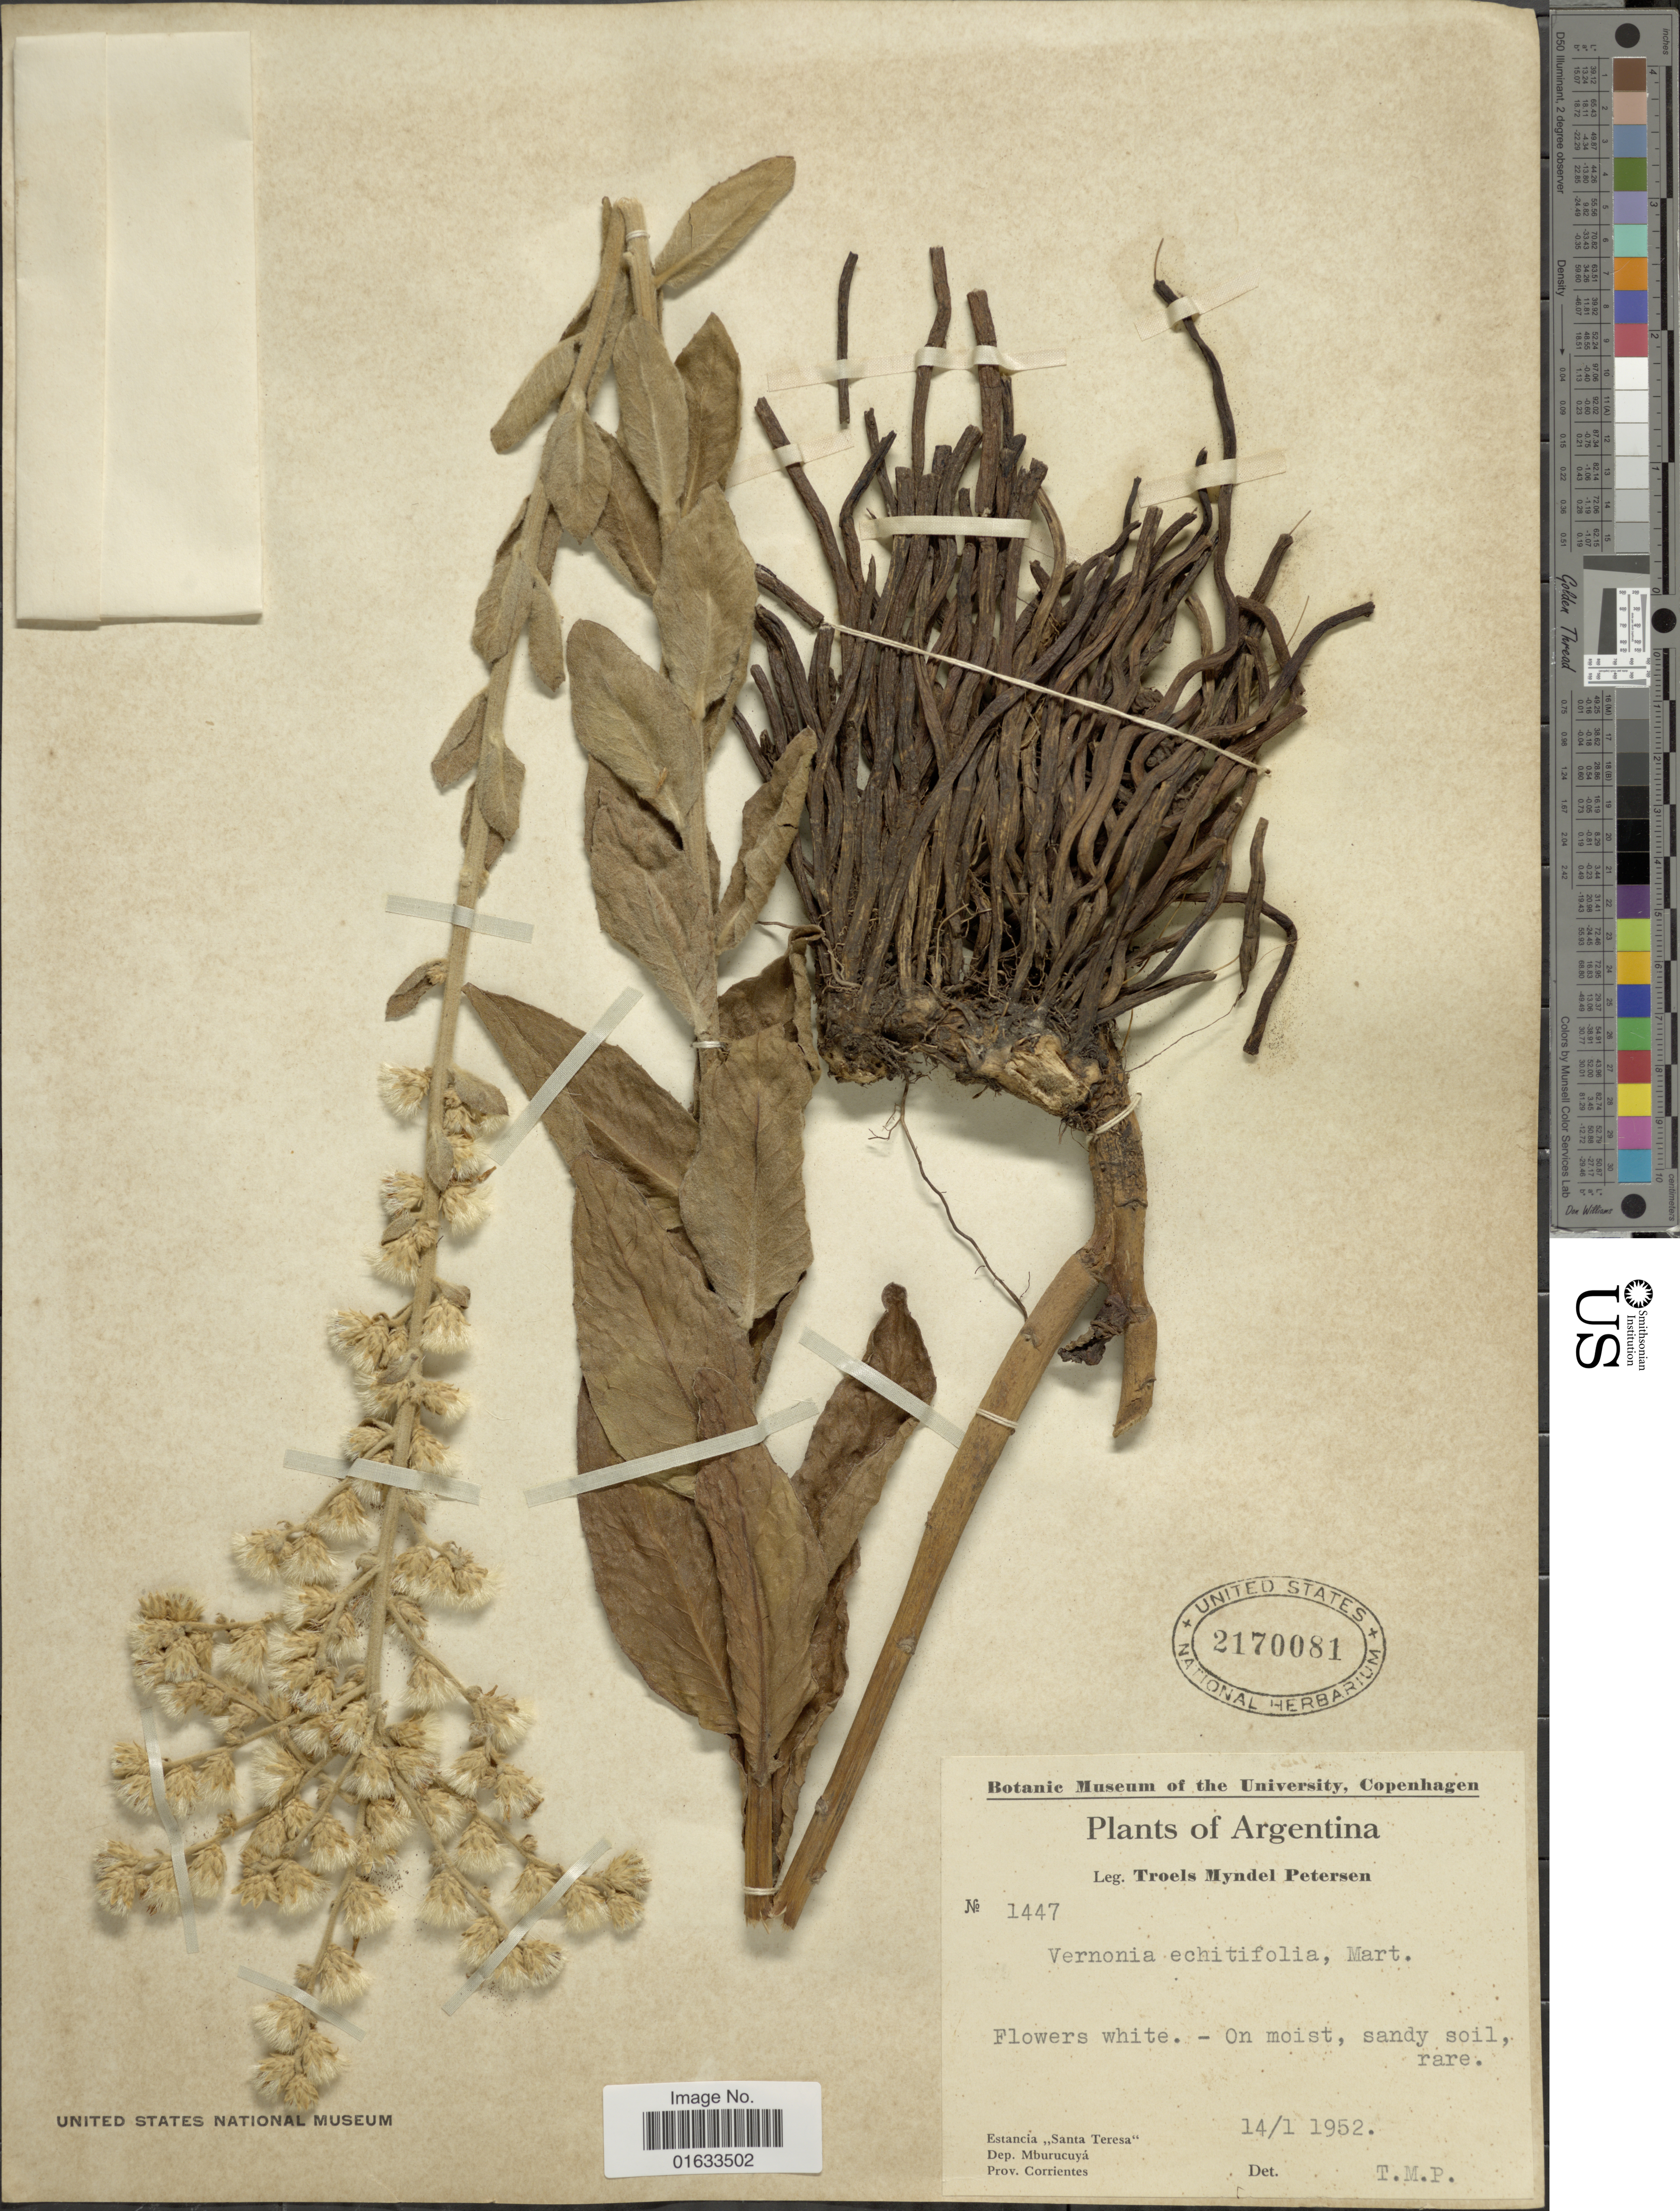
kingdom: Plantae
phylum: Tracheophyta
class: Magnoliopsida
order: Asterales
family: Asteraceae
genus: Acilepidopsis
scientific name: Acilepidopsis echitifolia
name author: (Mart. ex DC.) H. Rob.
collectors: T. M. Petersen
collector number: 1447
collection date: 1952-01-14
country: Argentina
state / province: Corrientes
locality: Estancia Sata Teresa, Dep. Mburucuya, Prov. Corrientes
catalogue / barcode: US 2170081